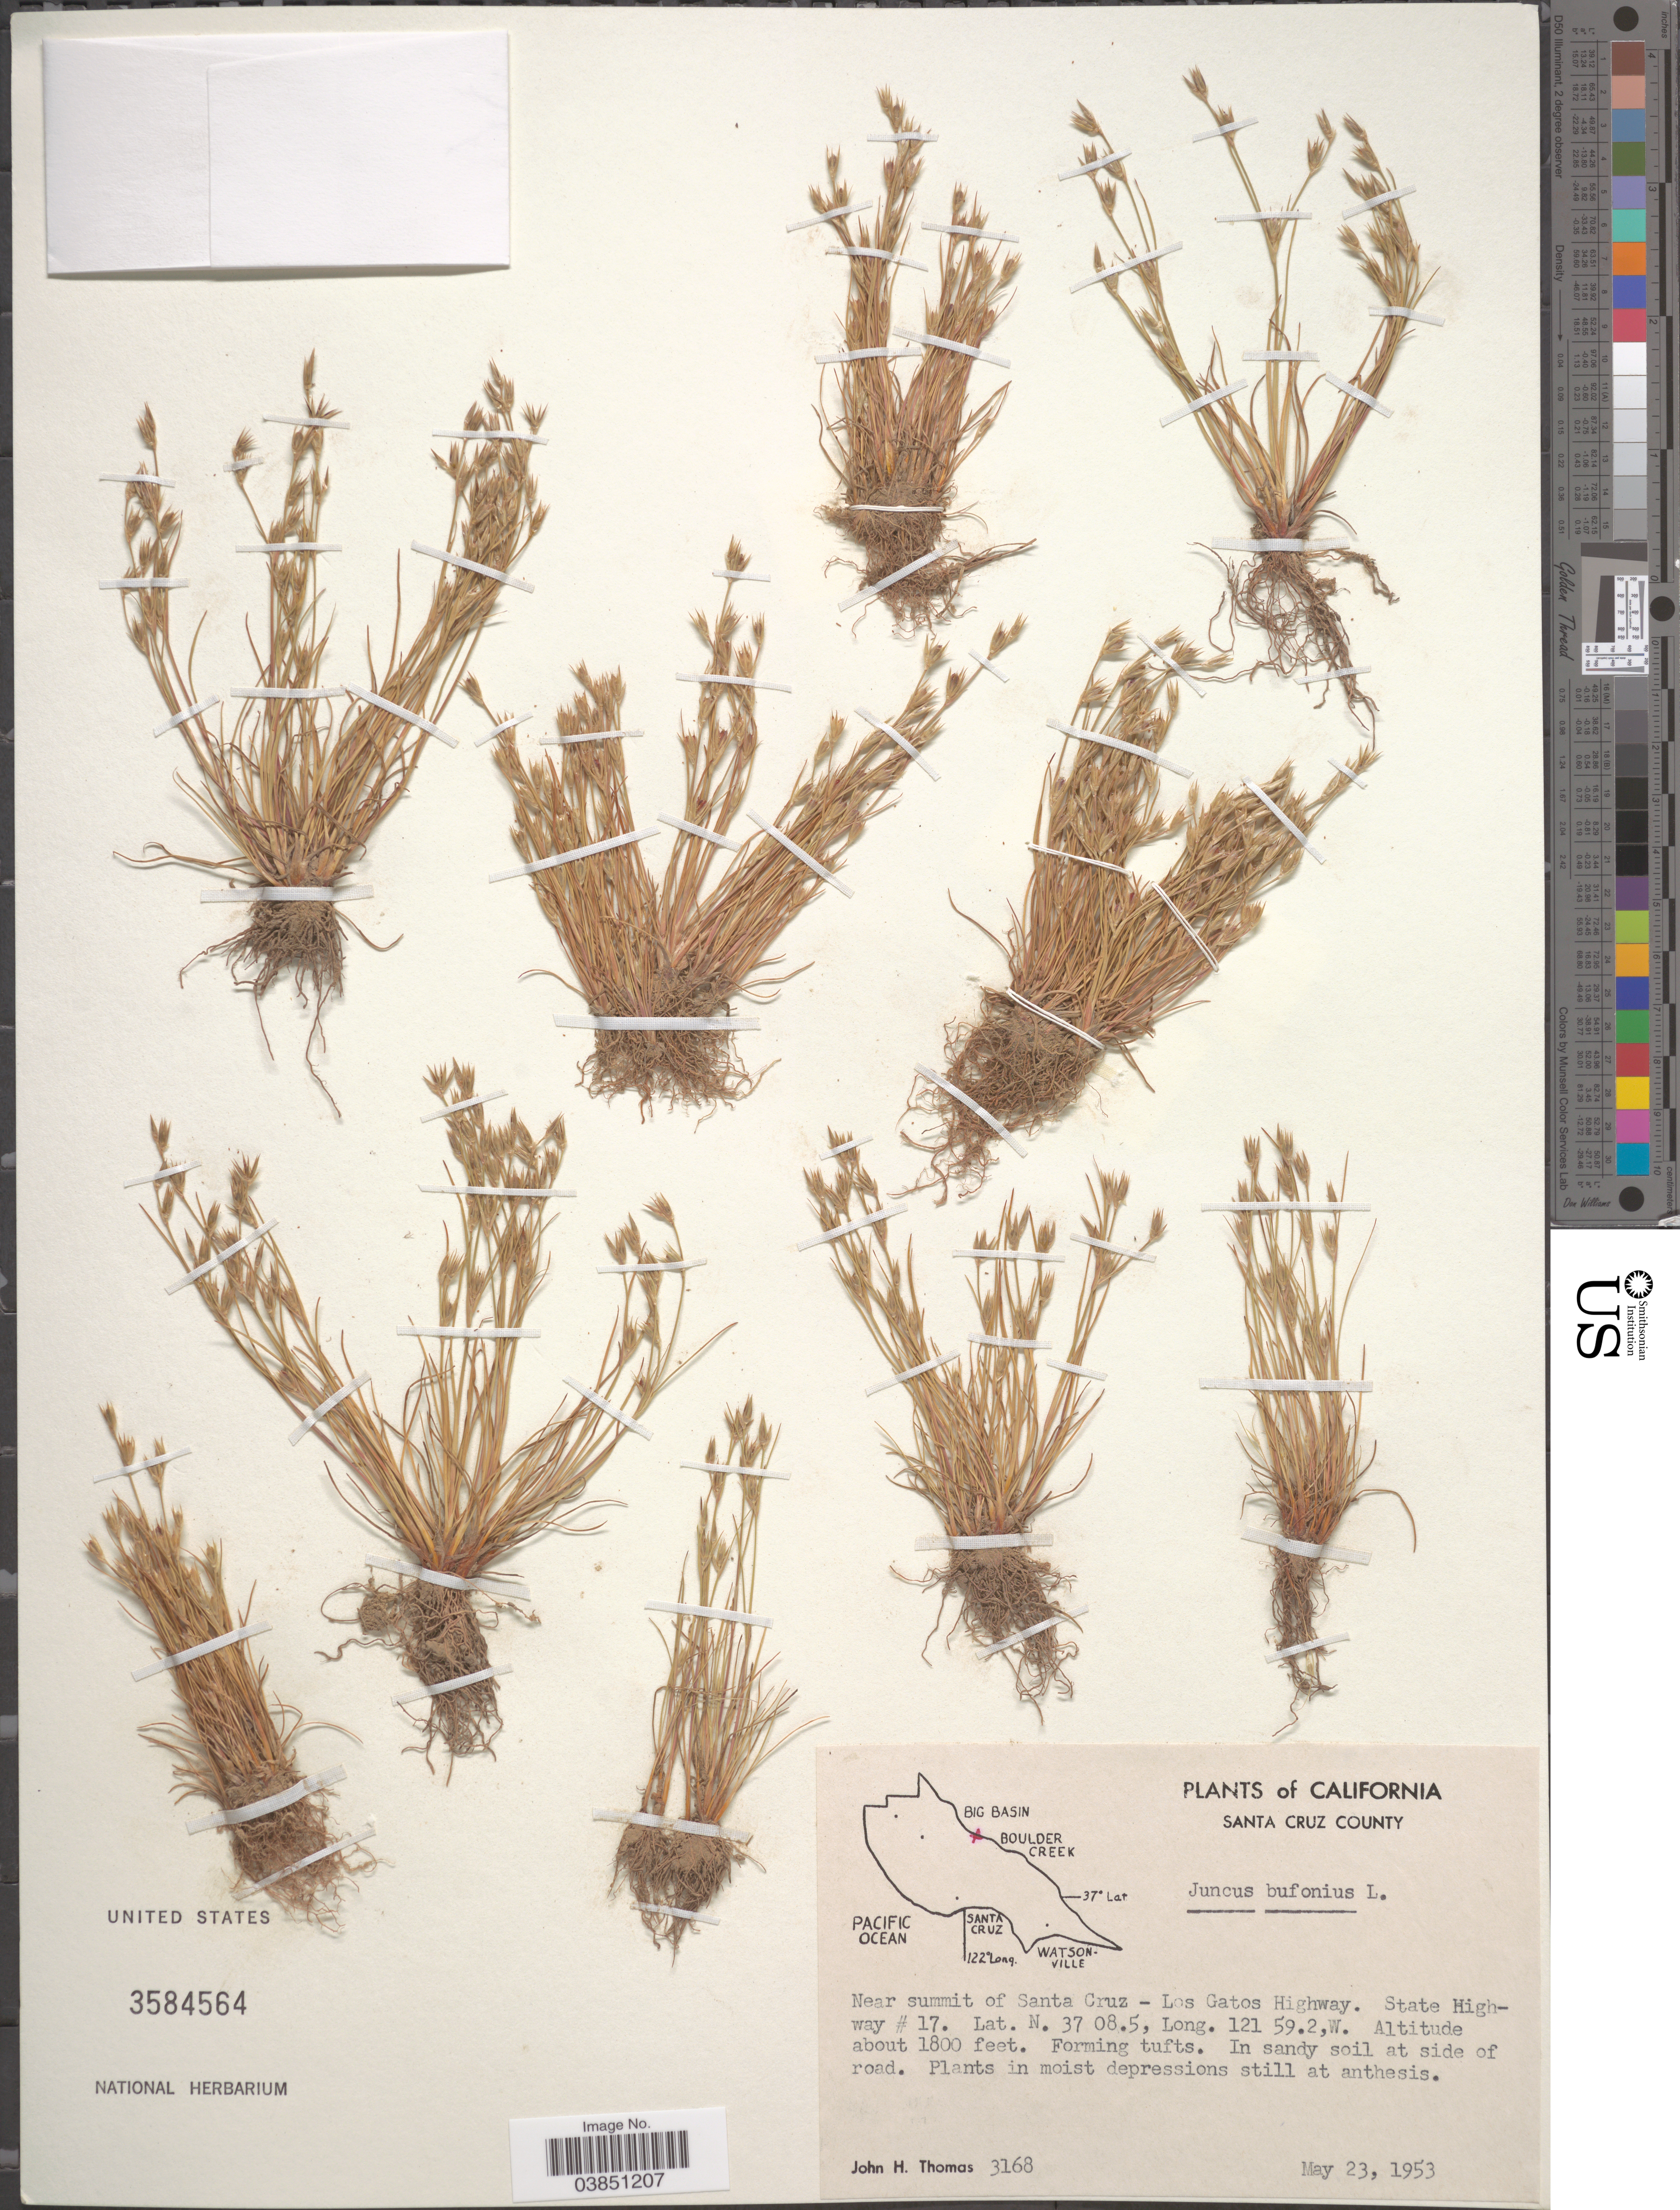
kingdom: Plantae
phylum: Tracheophyta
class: Liliopsida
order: Poales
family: Juncaceae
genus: Juncus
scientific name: Juncus bufonius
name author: L.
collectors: J. H. Thomas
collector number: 3168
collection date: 1953-05-23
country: United States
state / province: California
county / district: Santa Cruz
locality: Santa Cruz County. Near summit of Santa Cruz - Los Gatos Highway. State Highway # 17.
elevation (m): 549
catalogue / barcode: US 3584564